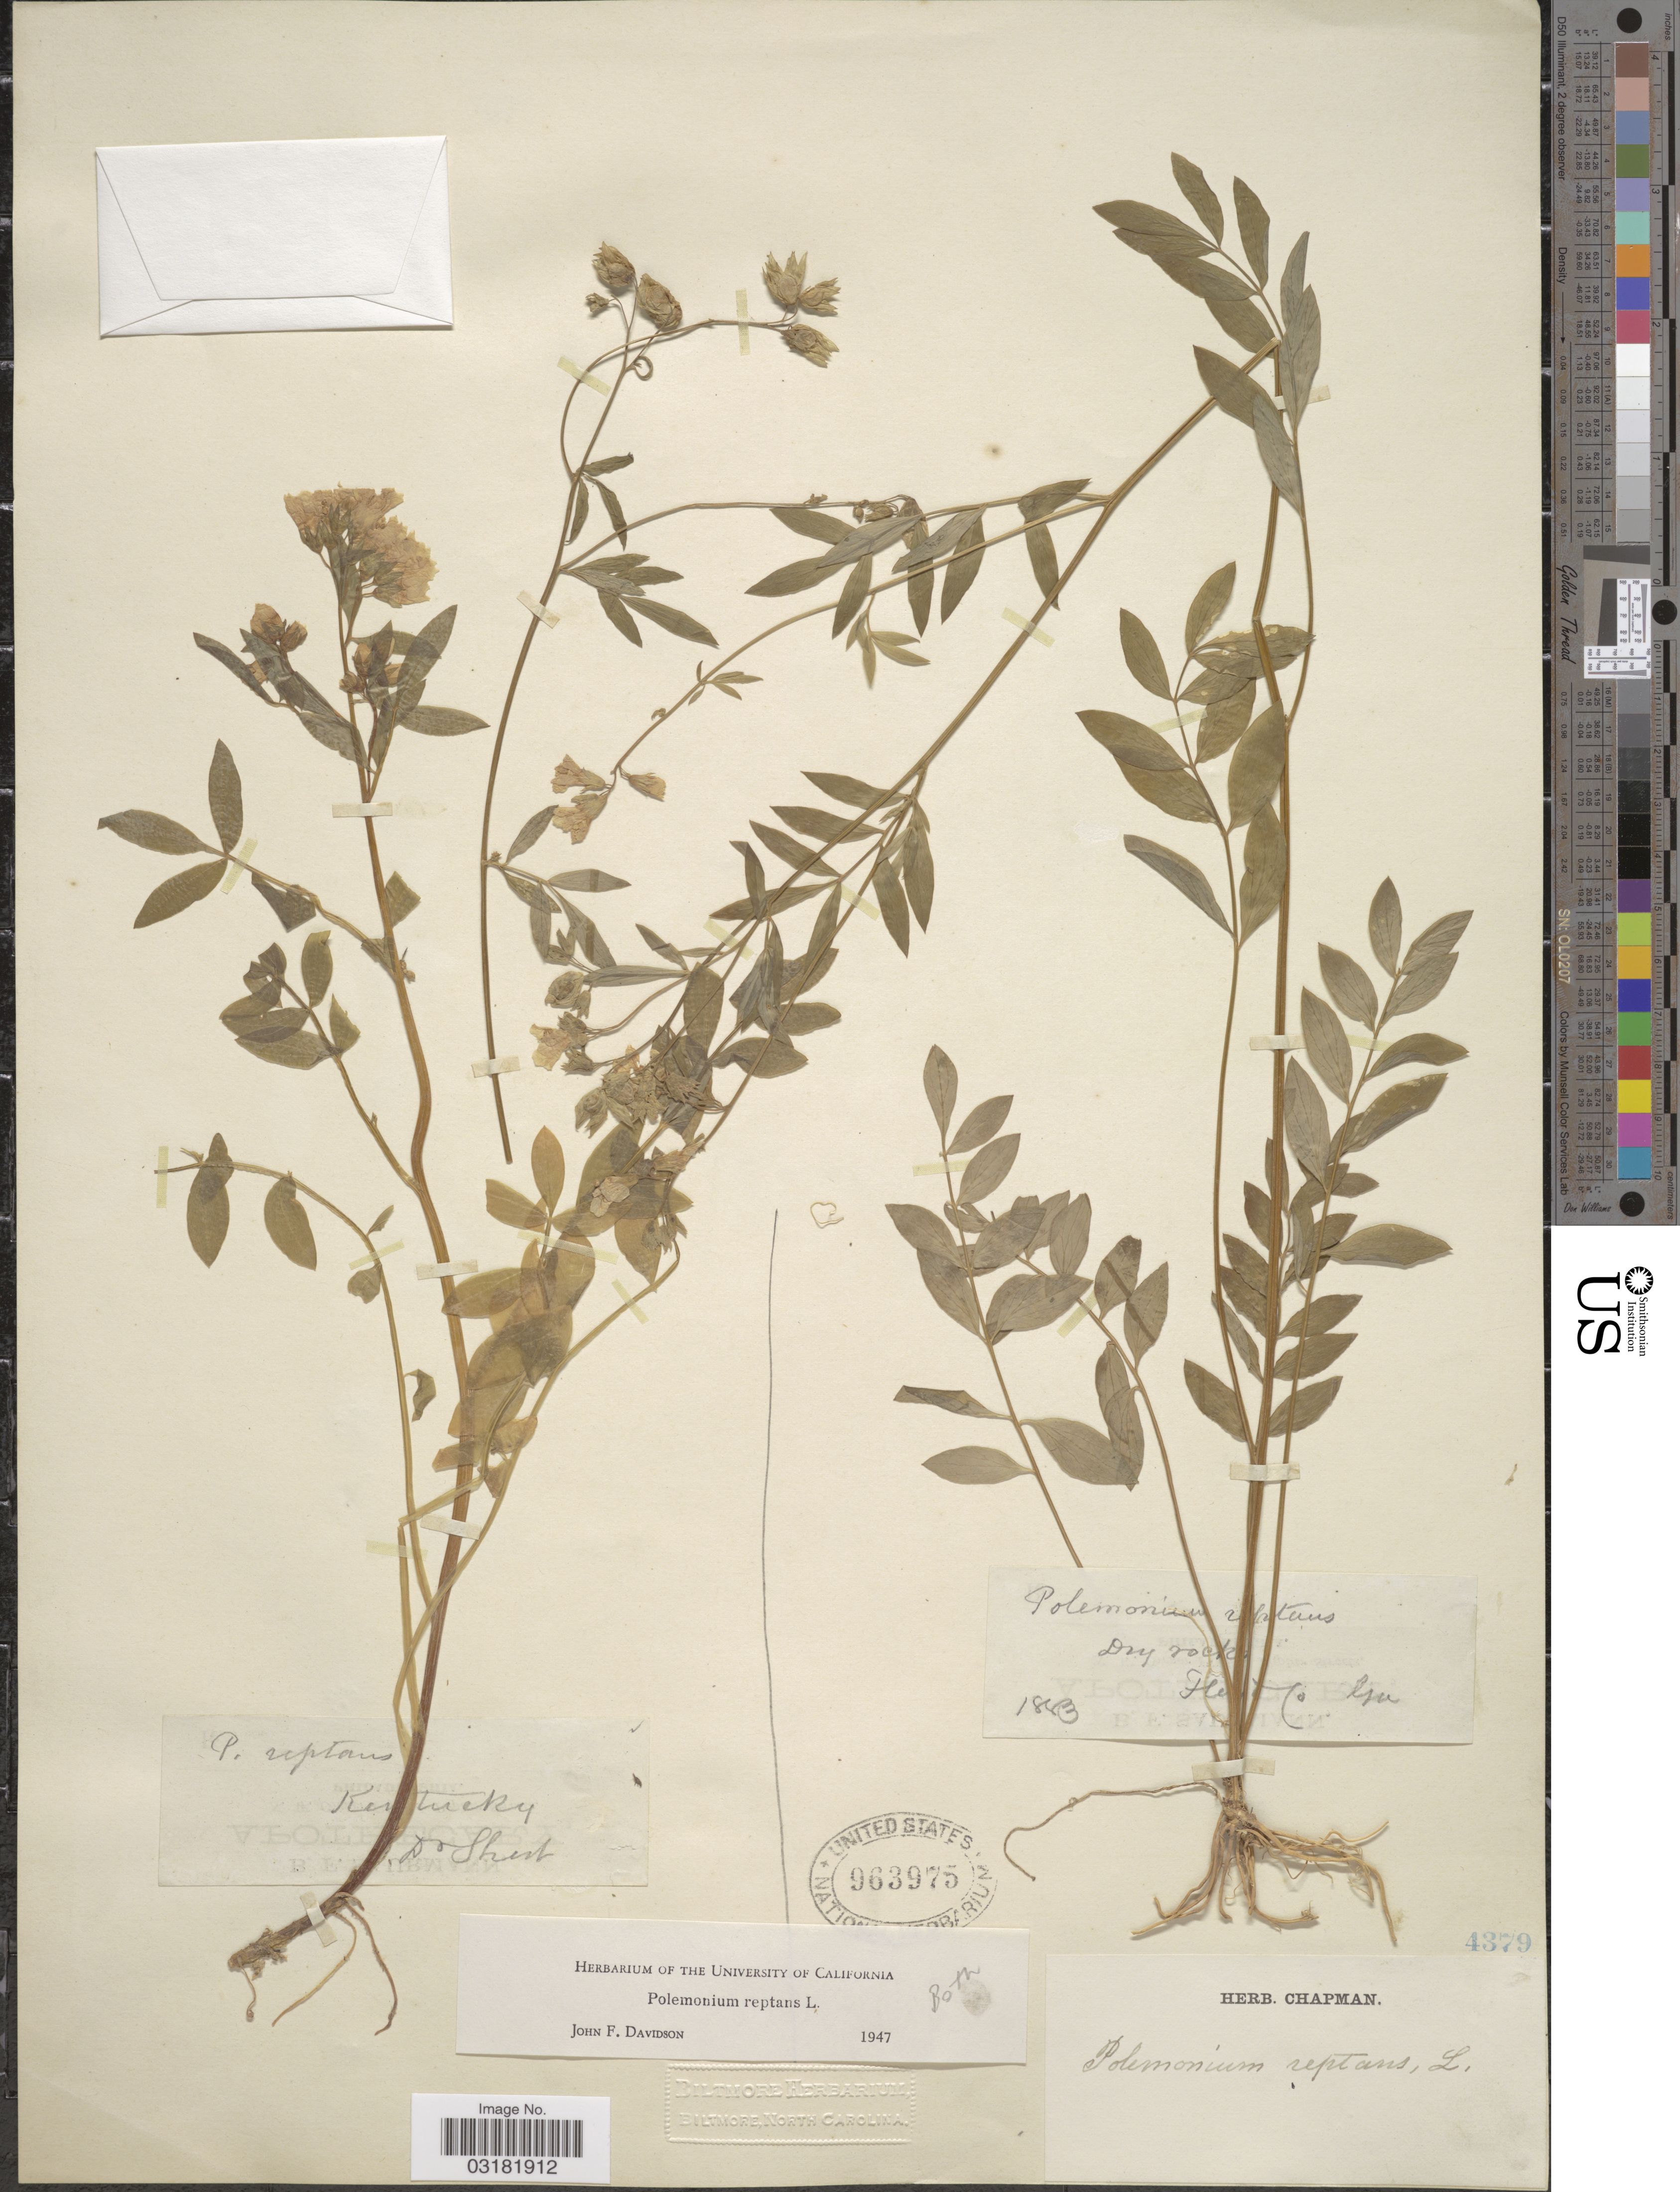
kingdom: Plantae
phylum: Tracheophyta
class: Magnoliopsida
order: Ericales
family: Polemoniaceae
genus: Polemonium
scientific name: Polemonium reptans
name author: L.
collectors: Short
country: United States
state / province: Kentucky